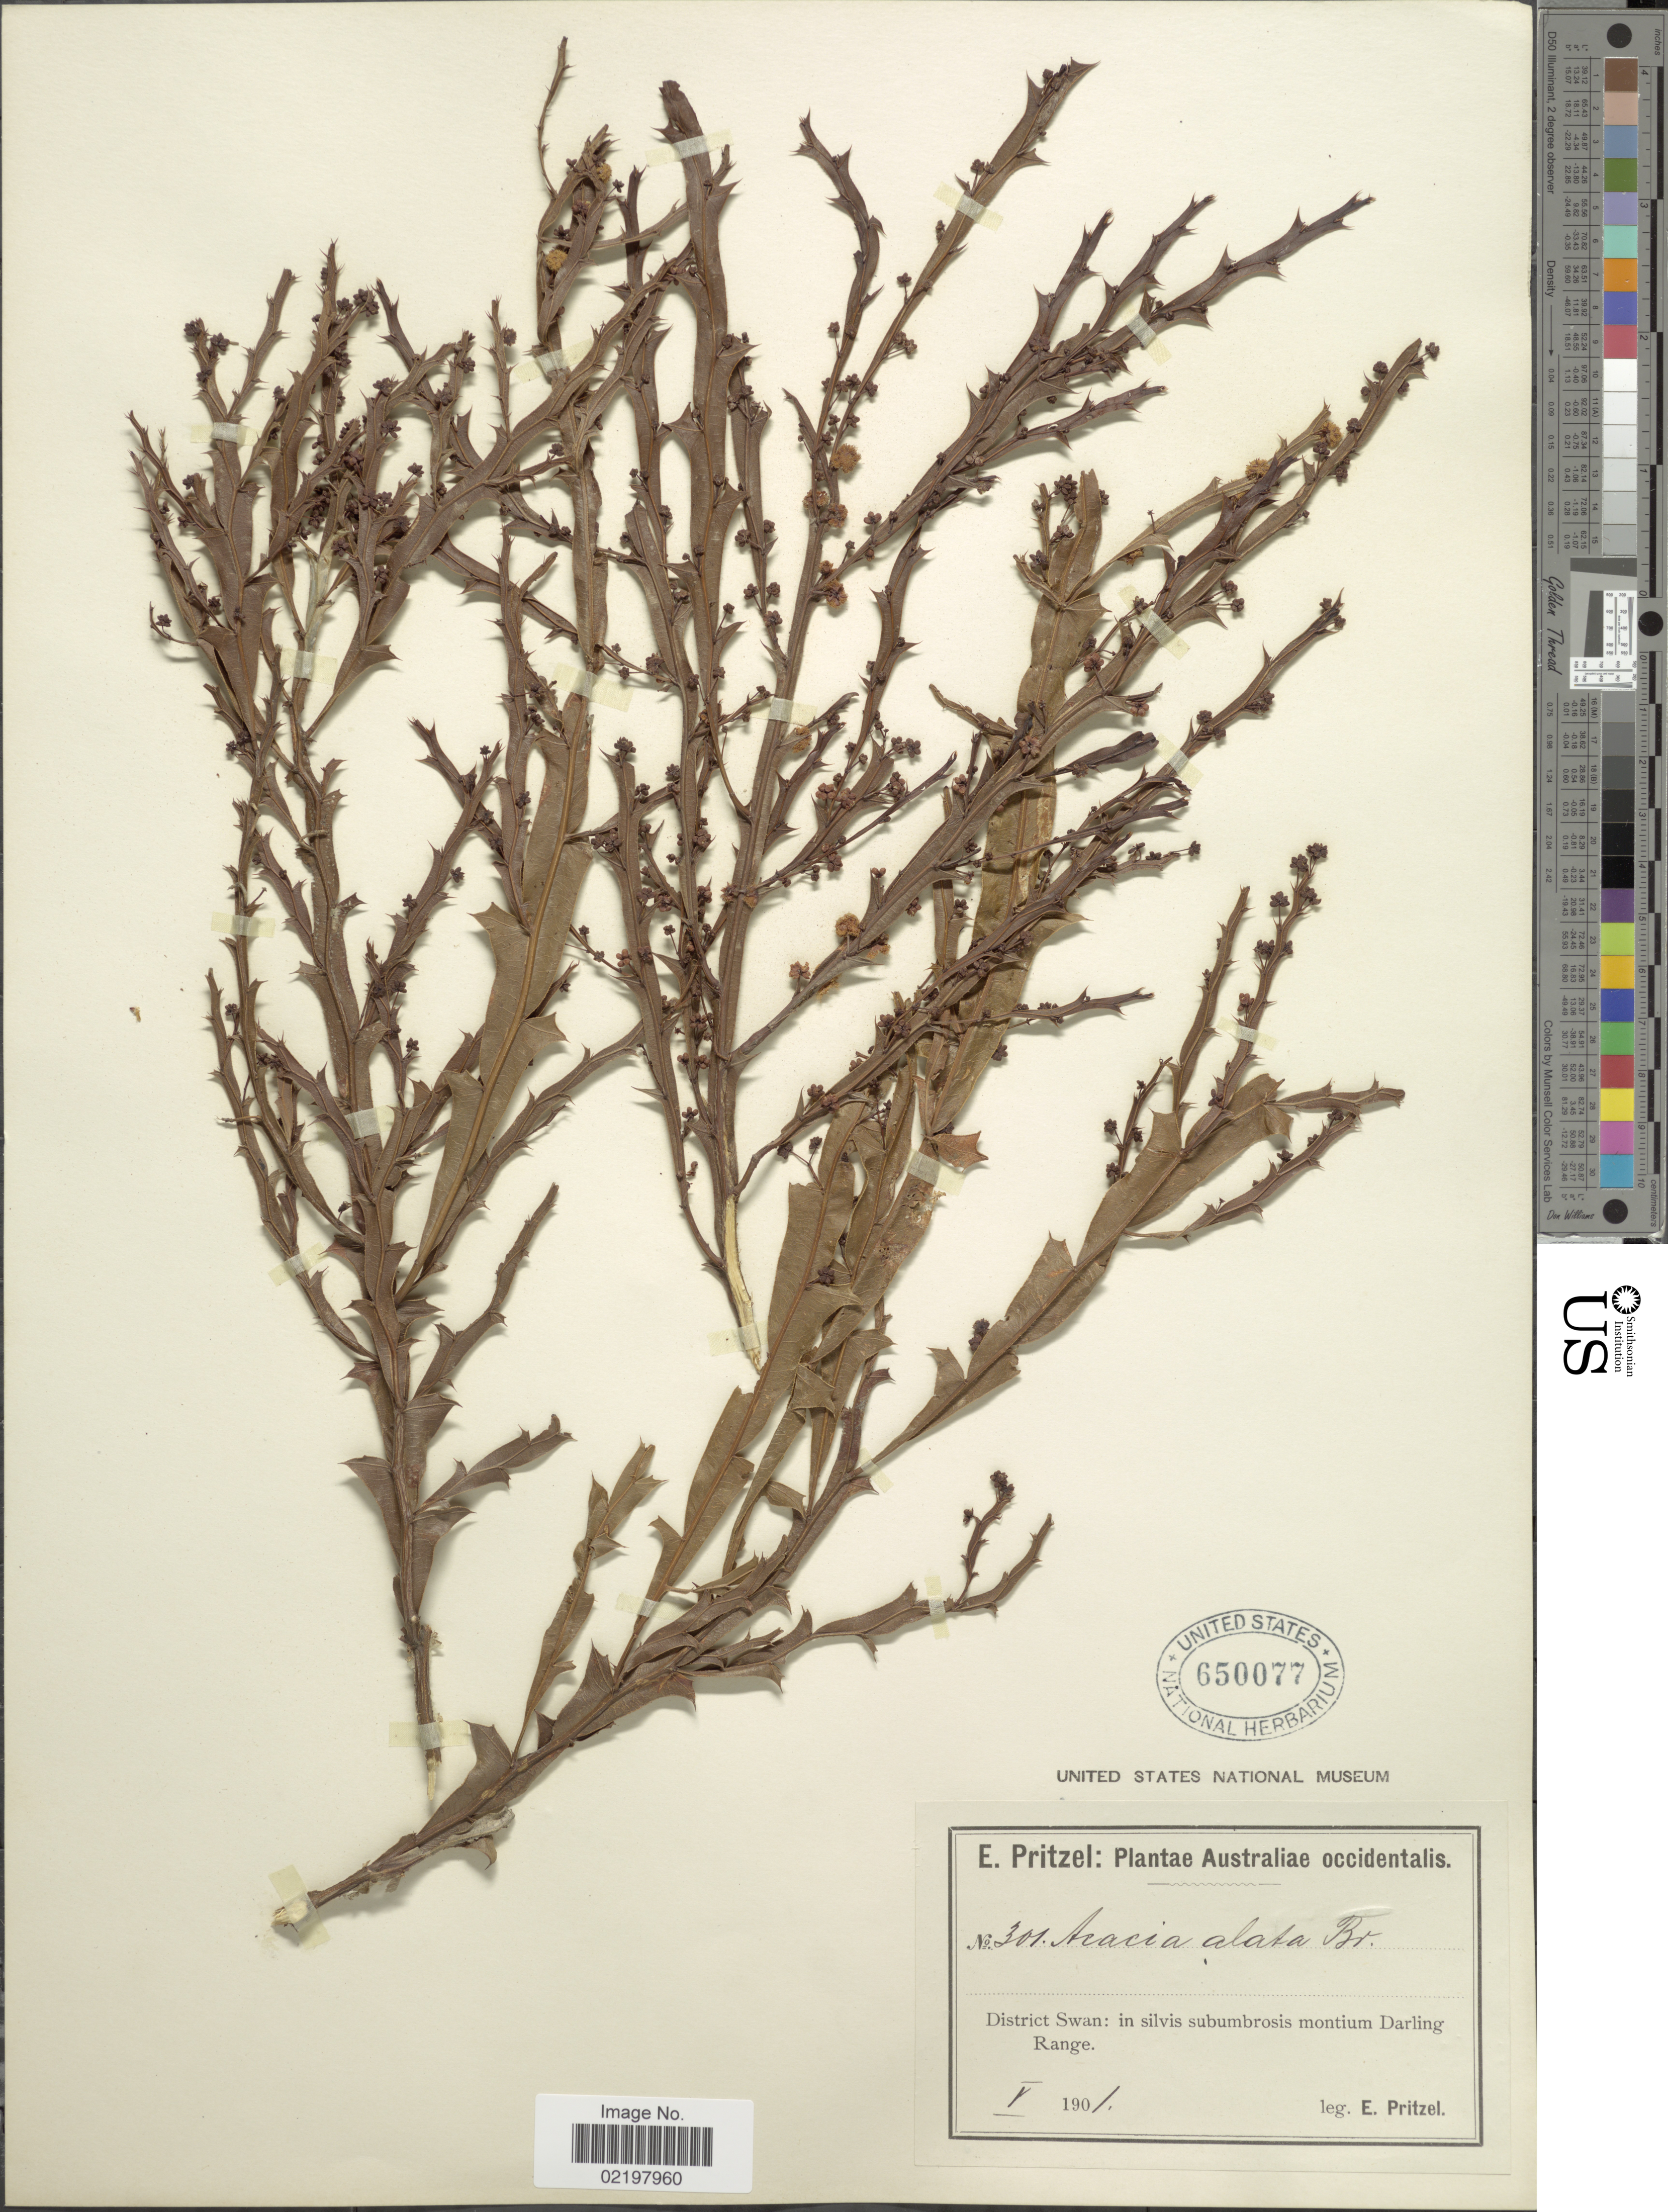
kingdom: Plantae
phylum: Tracheophyta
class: Magnoliopsida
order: Fabales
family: Fabaceae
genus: Acacia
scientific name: Acacia alata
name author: R. Br.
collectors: E. G. Pritzel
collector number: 301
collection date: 1901-05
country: Australia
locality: Australiae occidentalis, District Swan: in silvis subumbrosis montium Darling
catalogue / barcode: US 650077